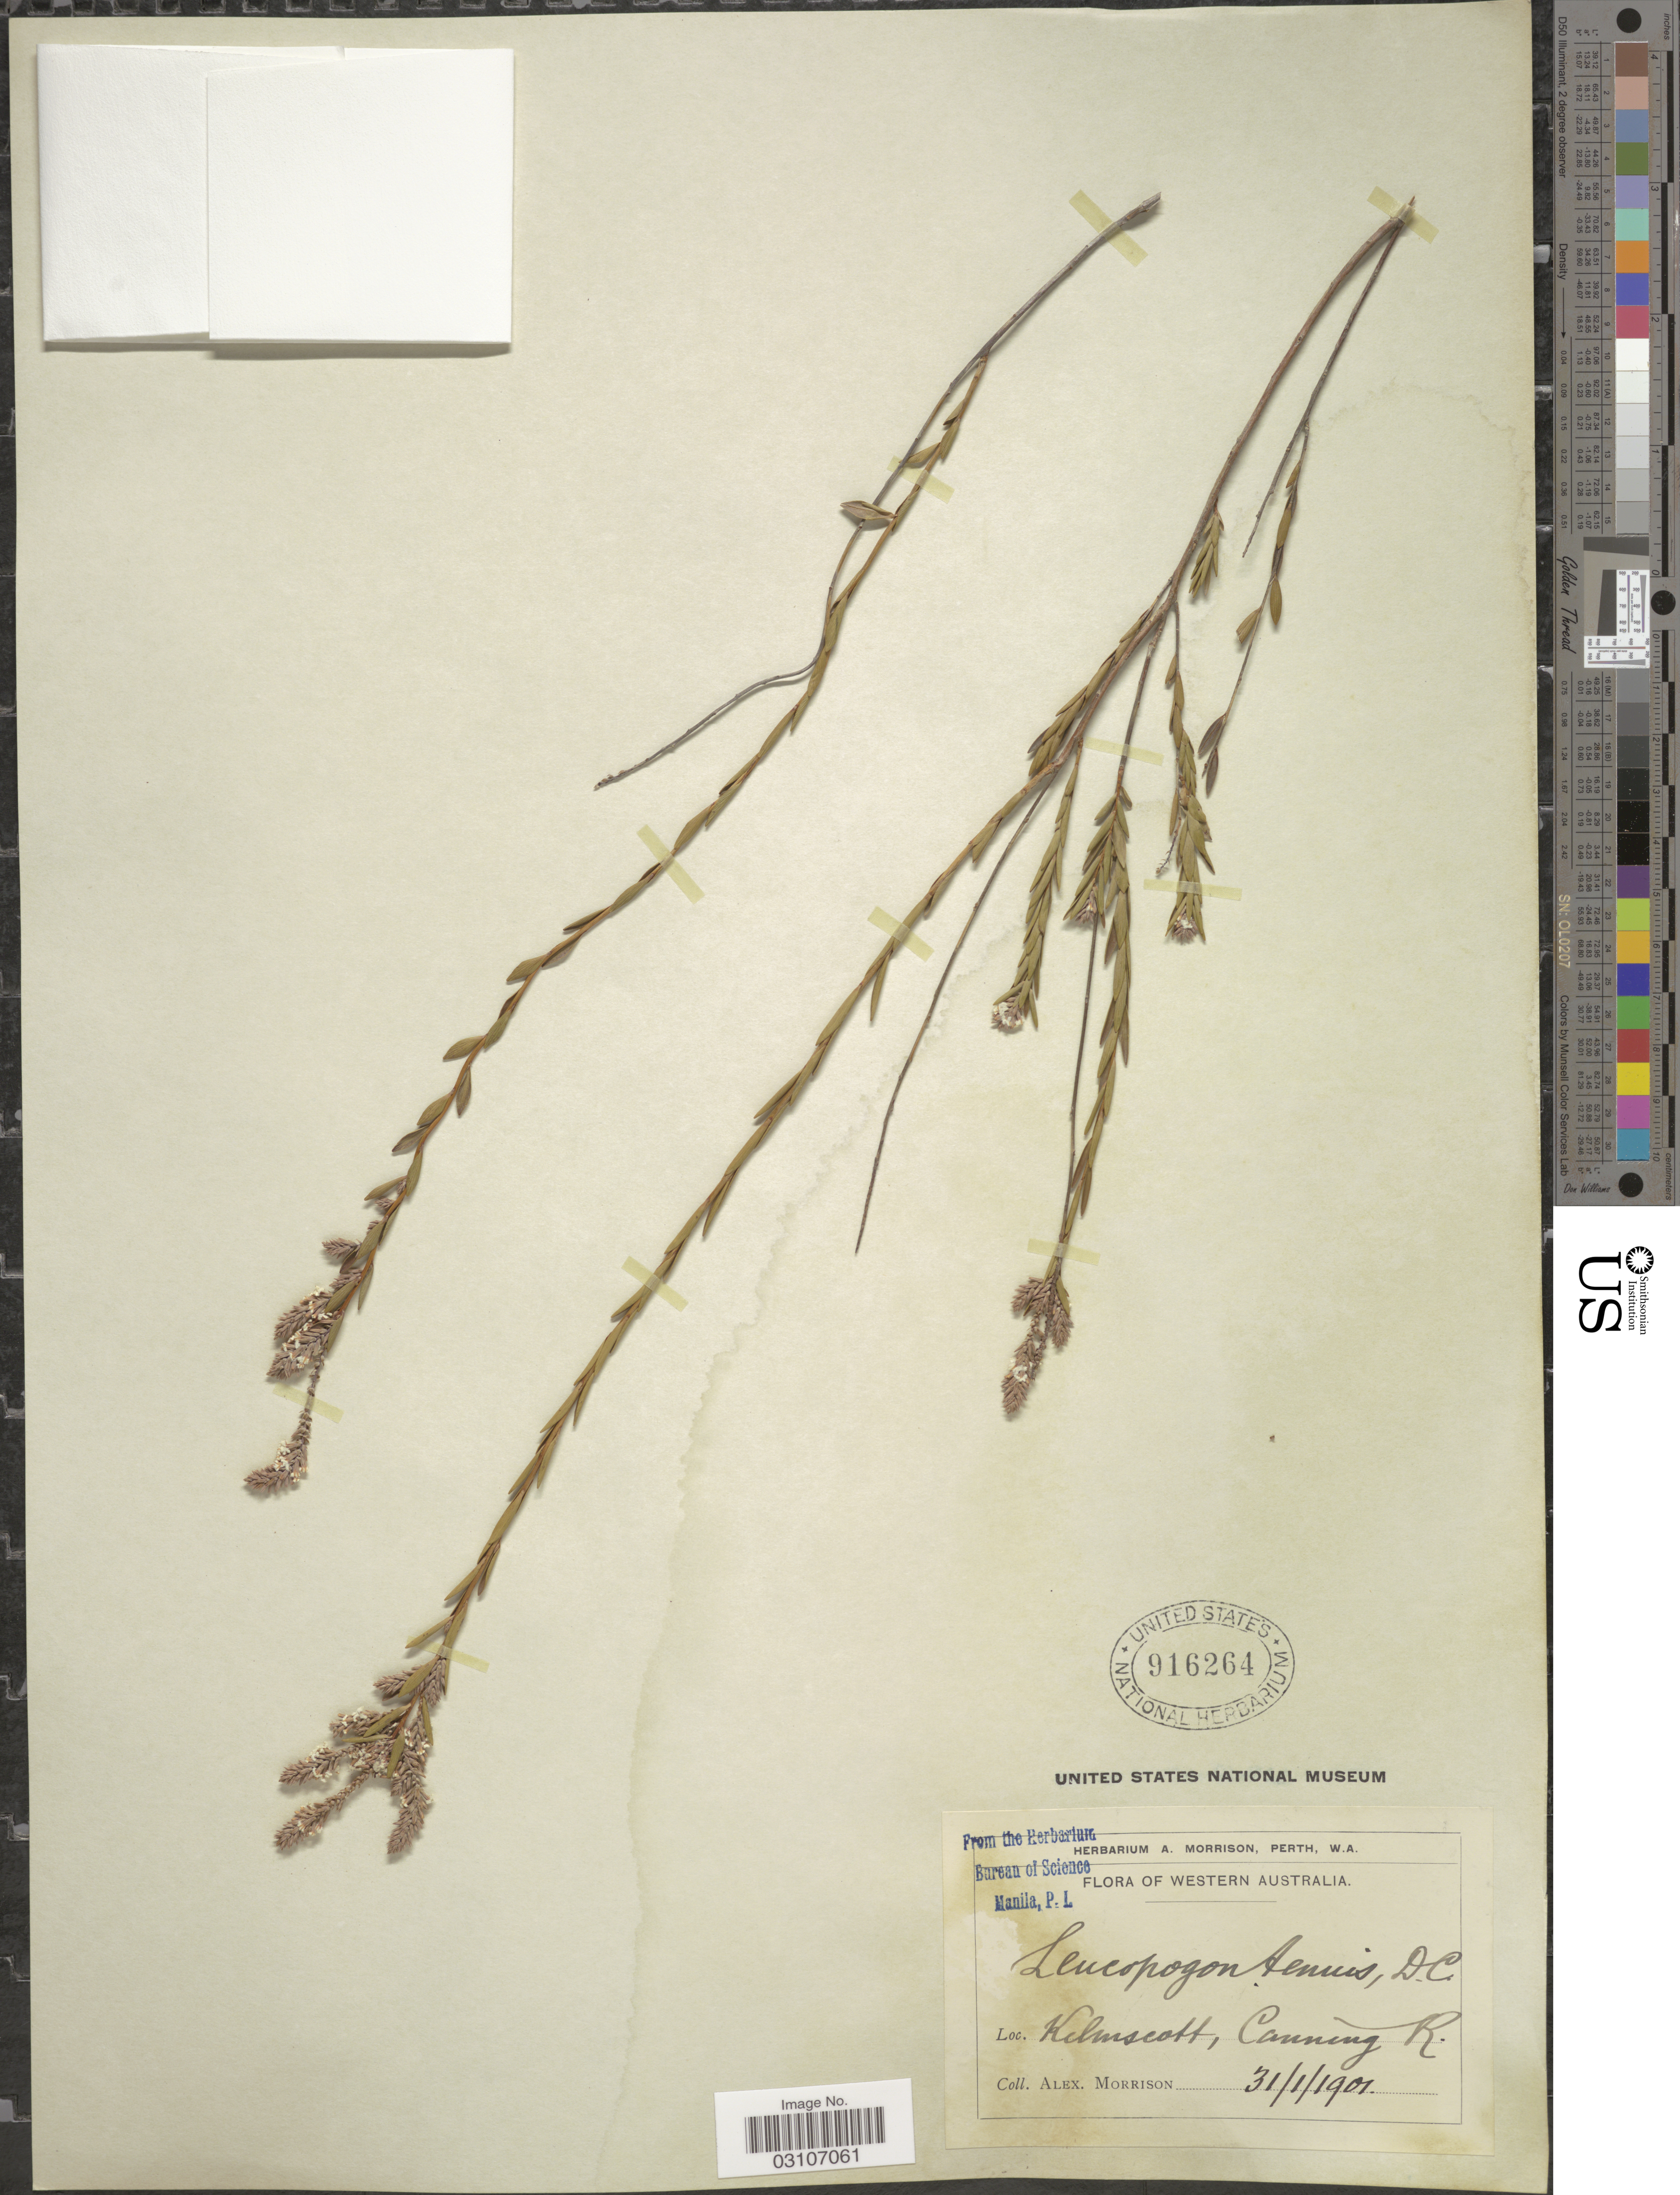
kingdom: Plantae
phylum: Tracheophyta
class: Magnoliopsida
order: Ericales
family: Ericaceae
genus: Leucopogon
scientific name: Leucopogon tenuis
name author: DC.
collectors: A. Morrison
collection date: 1901-01-31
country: Australia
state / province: Western Australia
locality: Kelmscott, Canning R.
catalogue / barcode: US 916264